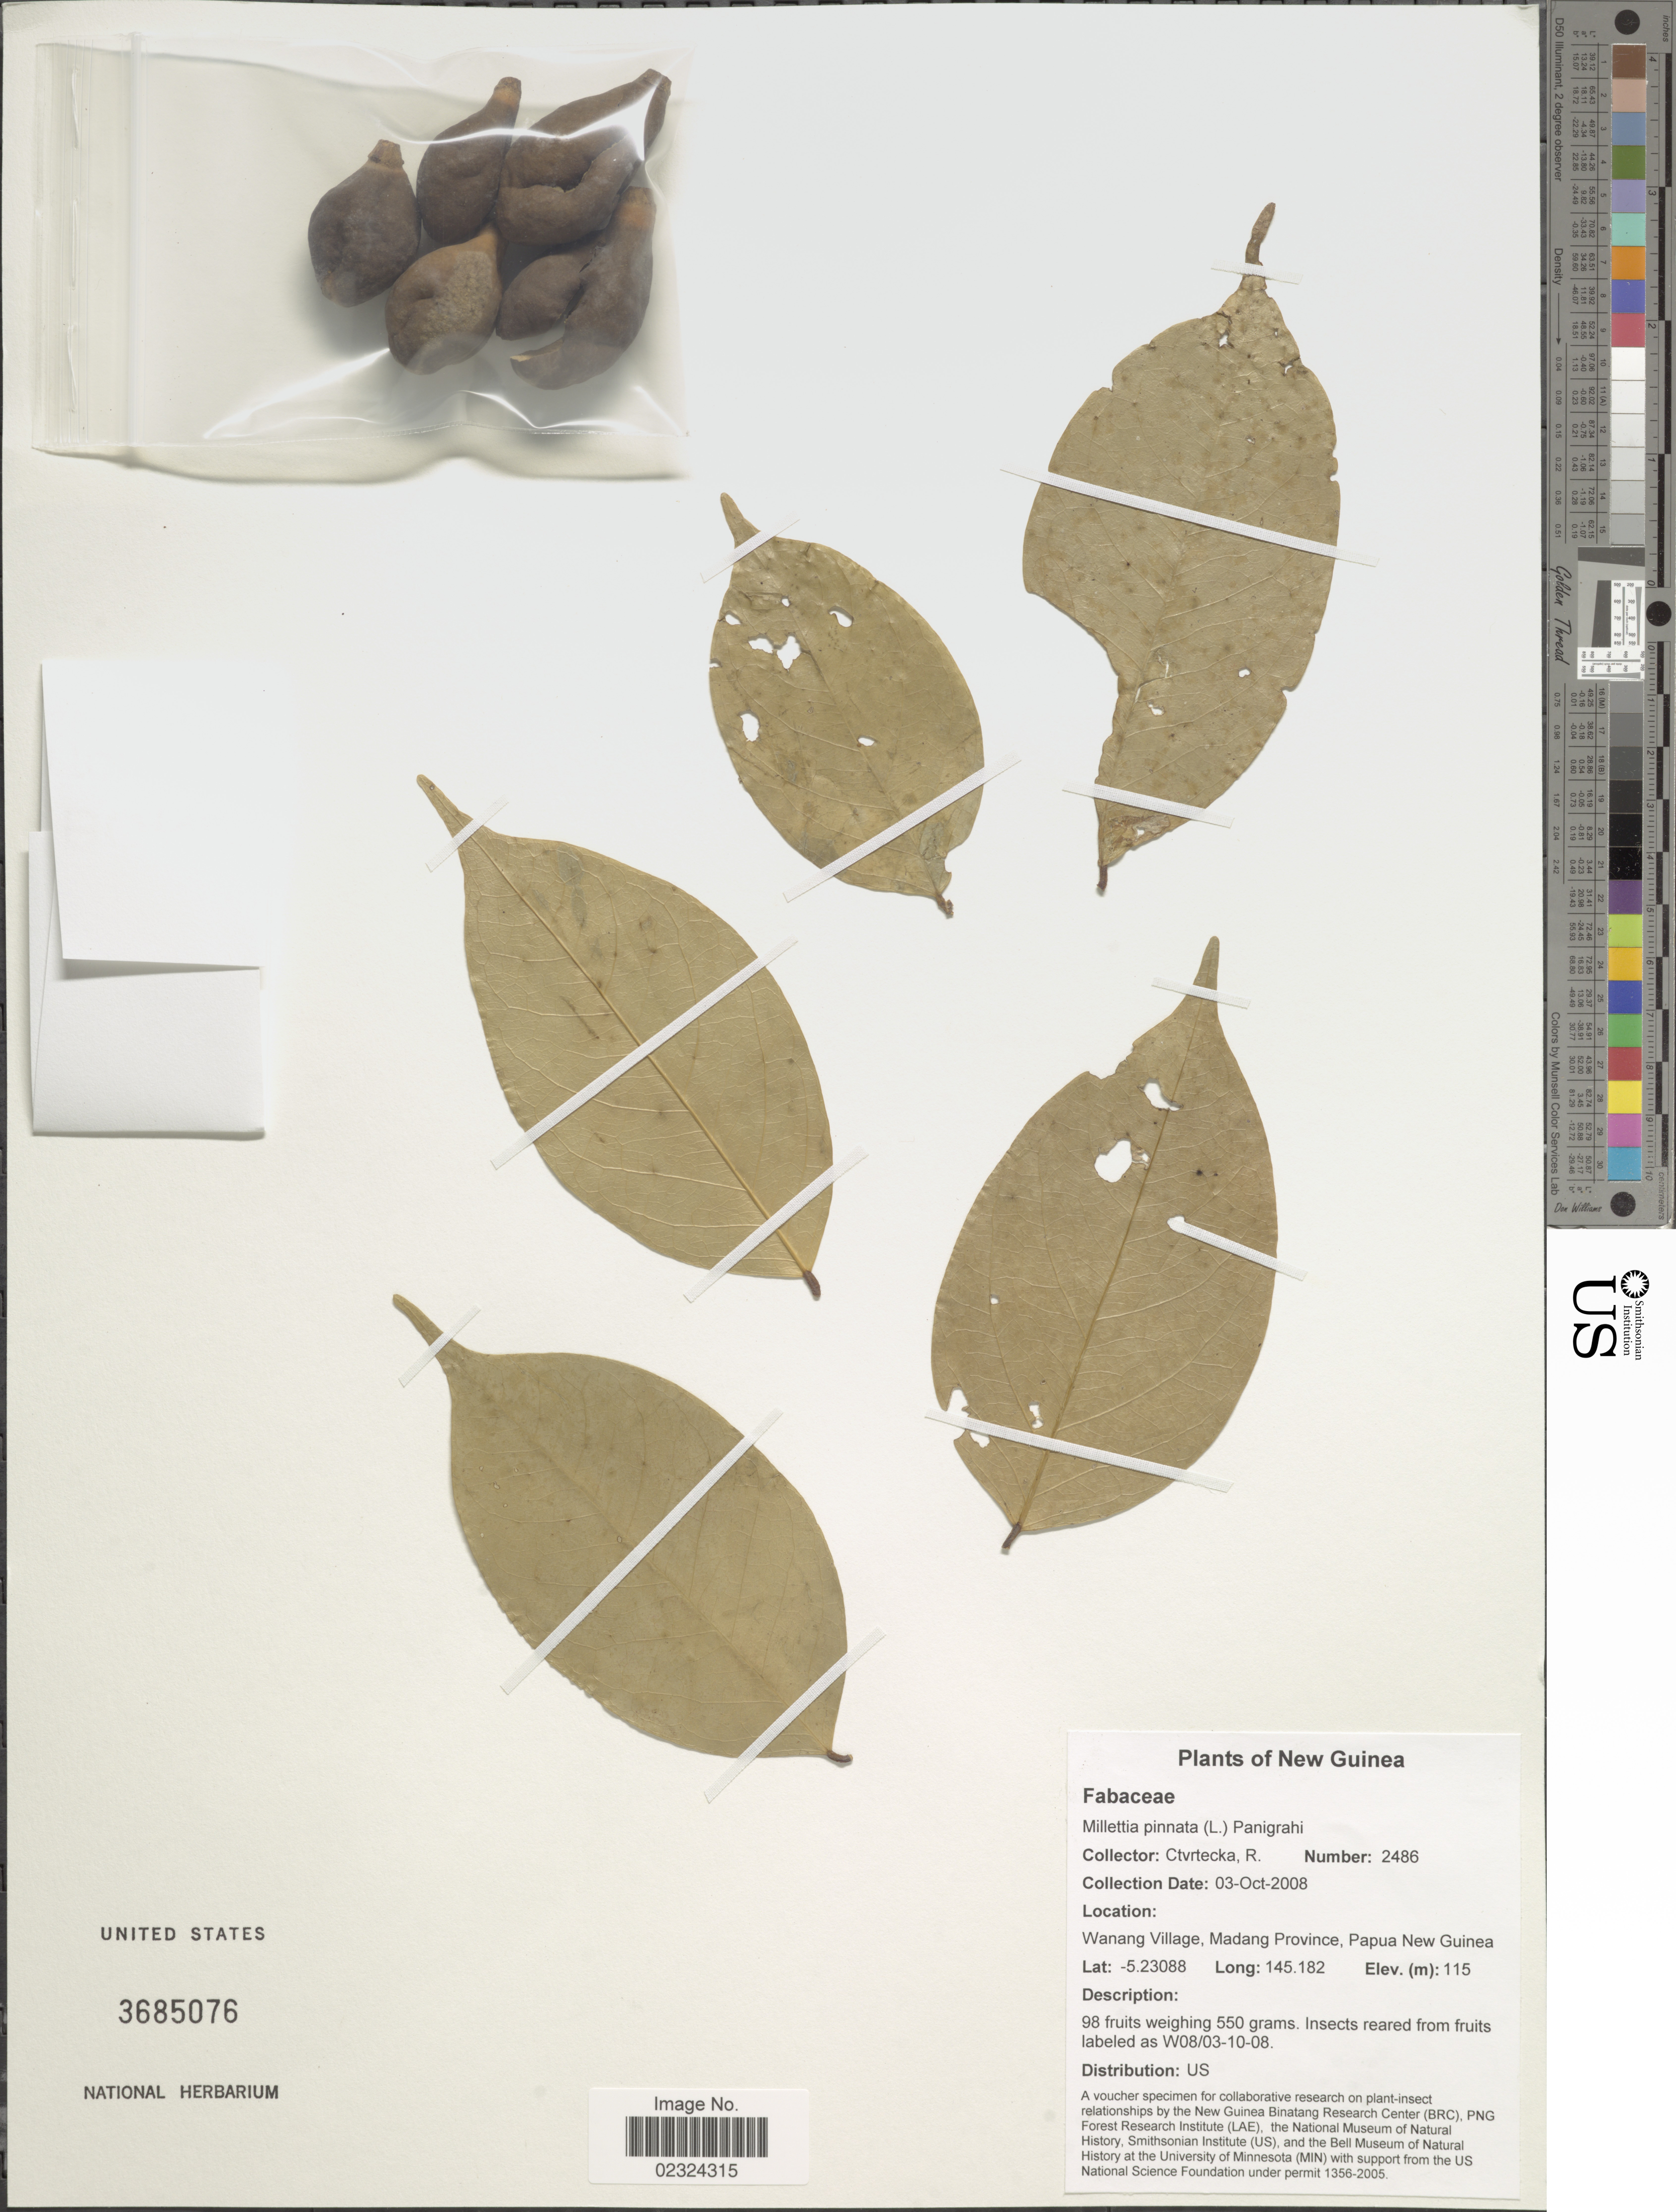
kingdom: Plantae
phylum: Tracheophyta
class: Magnoliopsida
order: Fabales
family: Fabaceae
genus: Millettia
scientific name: Millettia pinnata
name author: (L.) Panigrahi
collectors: R. Ctvrtecka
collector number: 2486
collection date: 2008-10-03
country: Papua New Guinea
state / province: Madang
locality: Wanang Village. New Guinea.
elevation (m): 115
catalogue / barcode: US 3685076